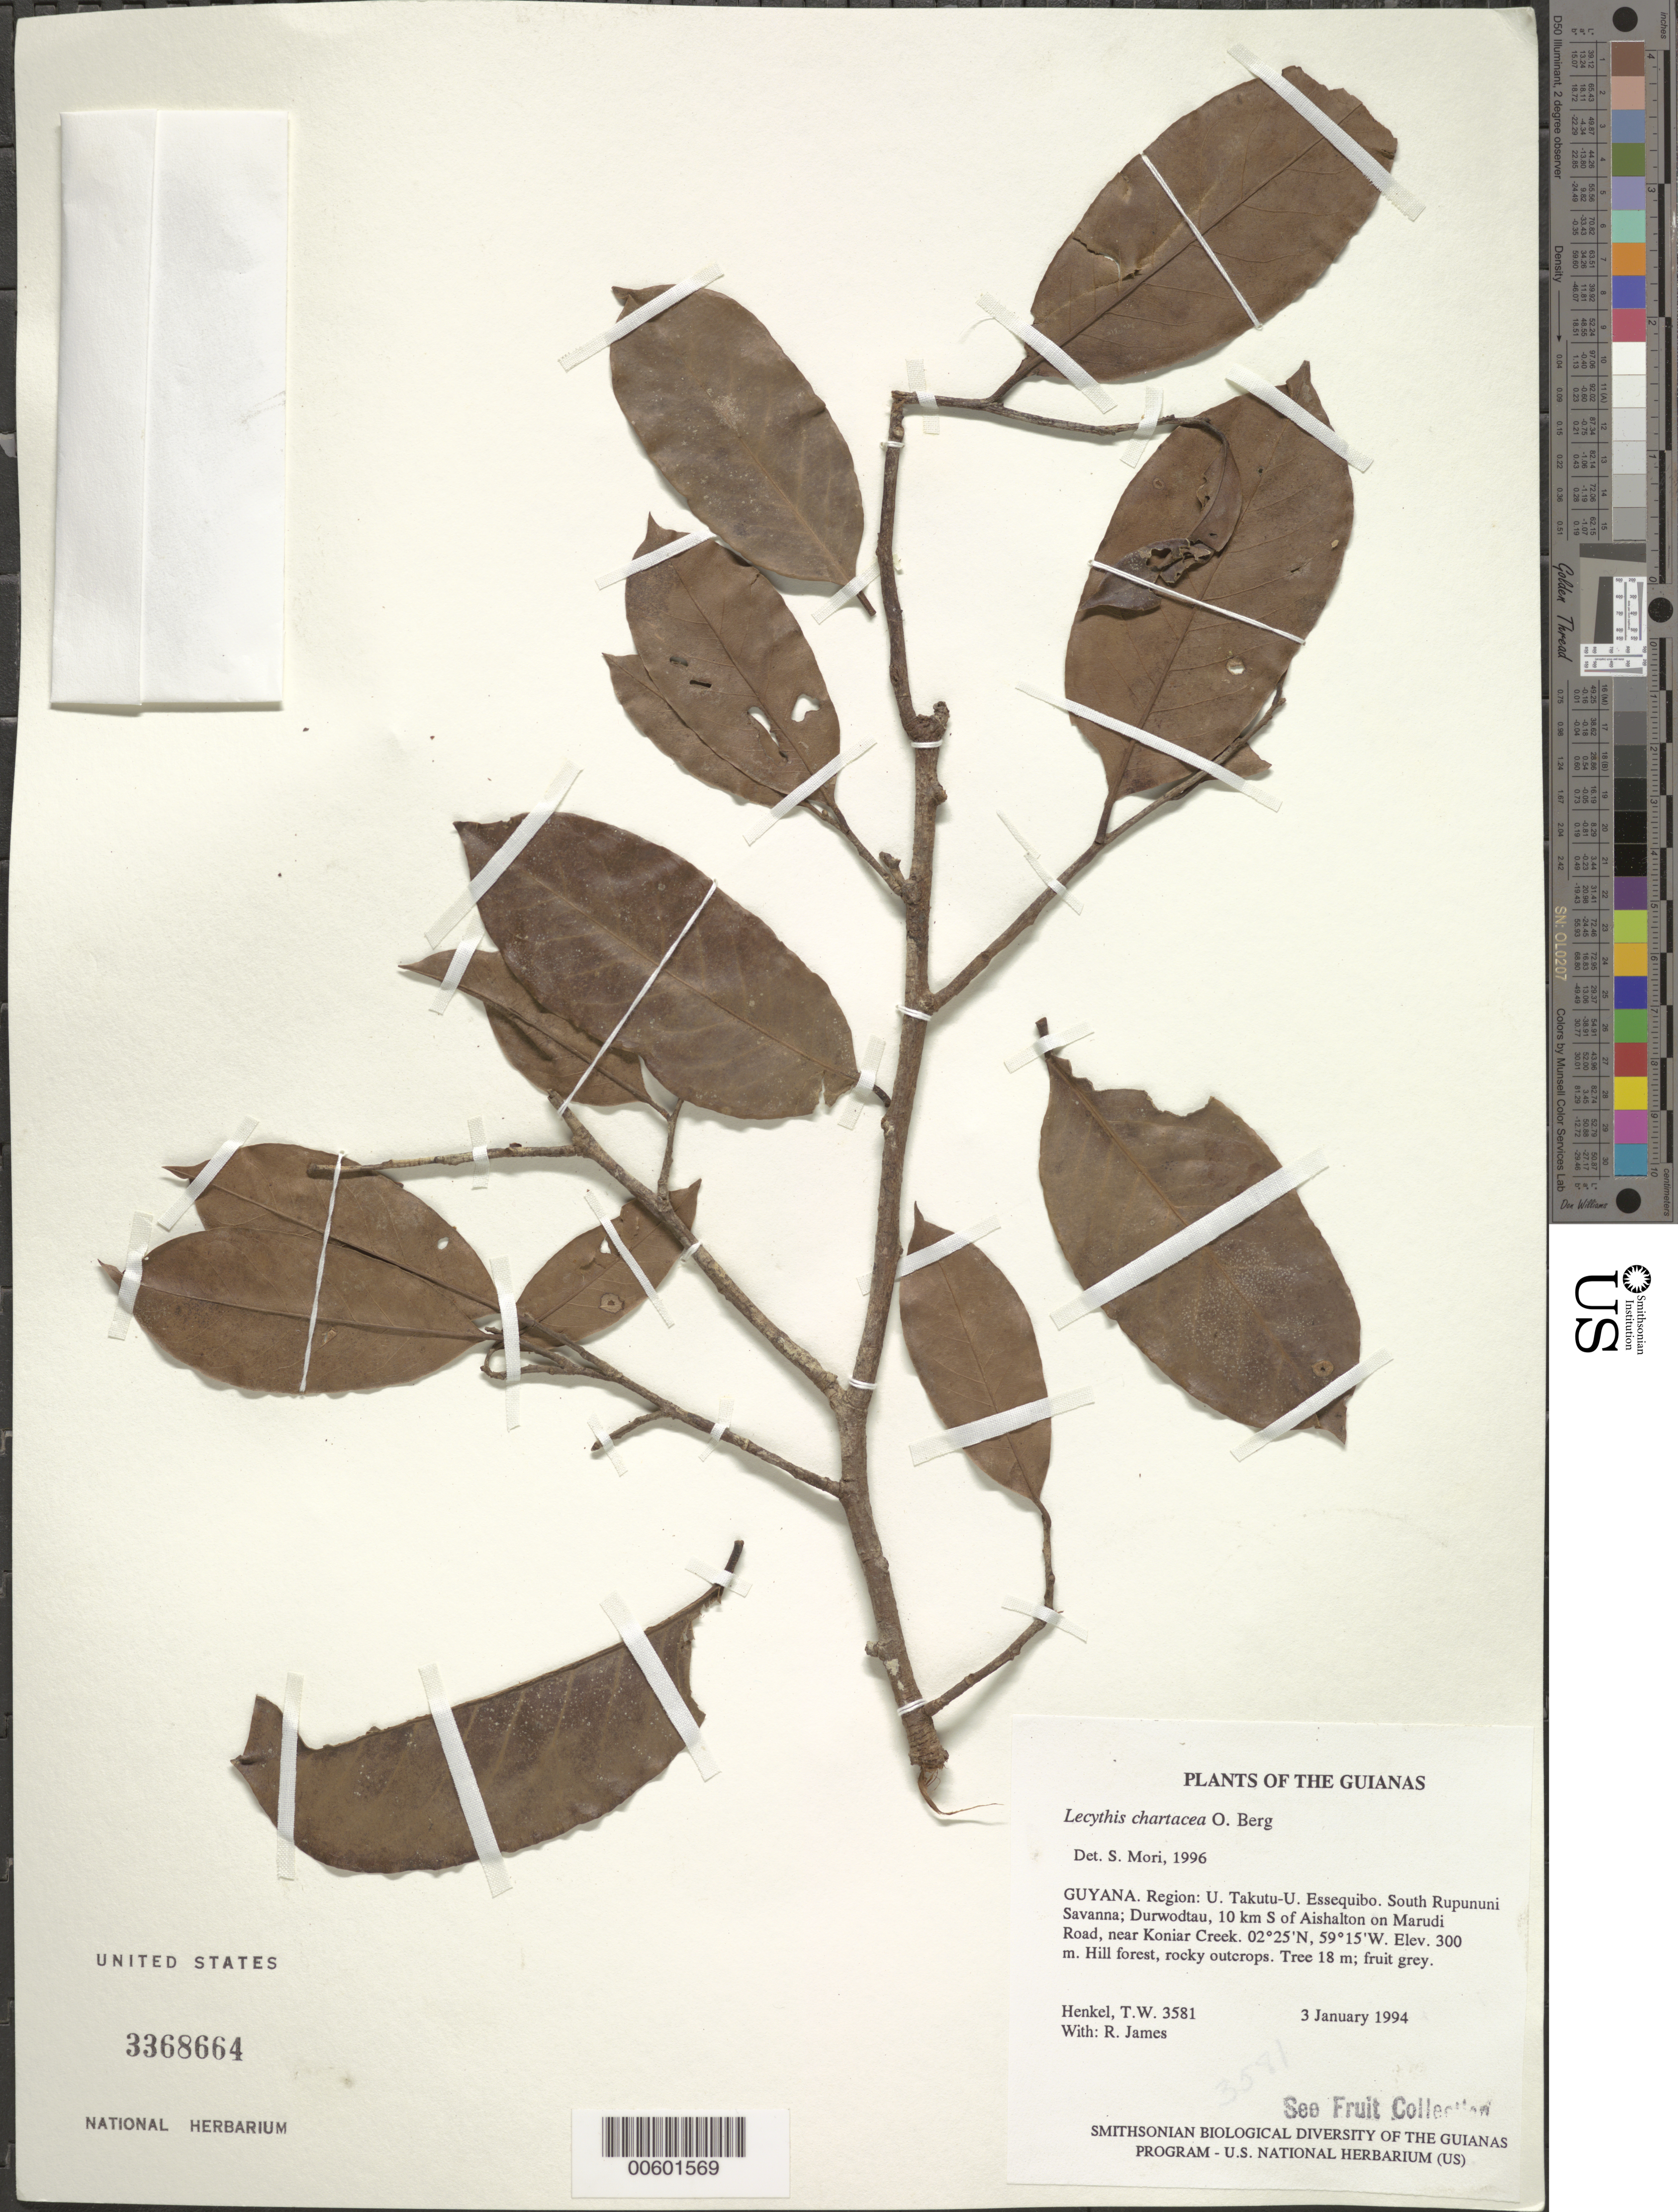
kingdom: Plantae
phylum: Tracheophyta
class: Magnoliopsida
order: Ericales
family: Lecythidaceae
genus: Lecythis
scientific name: Lecythis chartacea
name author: O. Berg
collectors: T. Henkel & R. James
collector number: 3581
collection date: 1994-01-03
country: Guyana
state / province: U. Takutu-U. Essequibo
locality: The Guianas, Region: U. Takutu-U. Essequibo. South Rupununi Savanna; Durwodtau, 10 km S of Aishalton on Marudi Road, near Koniar Creek.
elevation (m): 300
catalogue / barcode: US 3368664